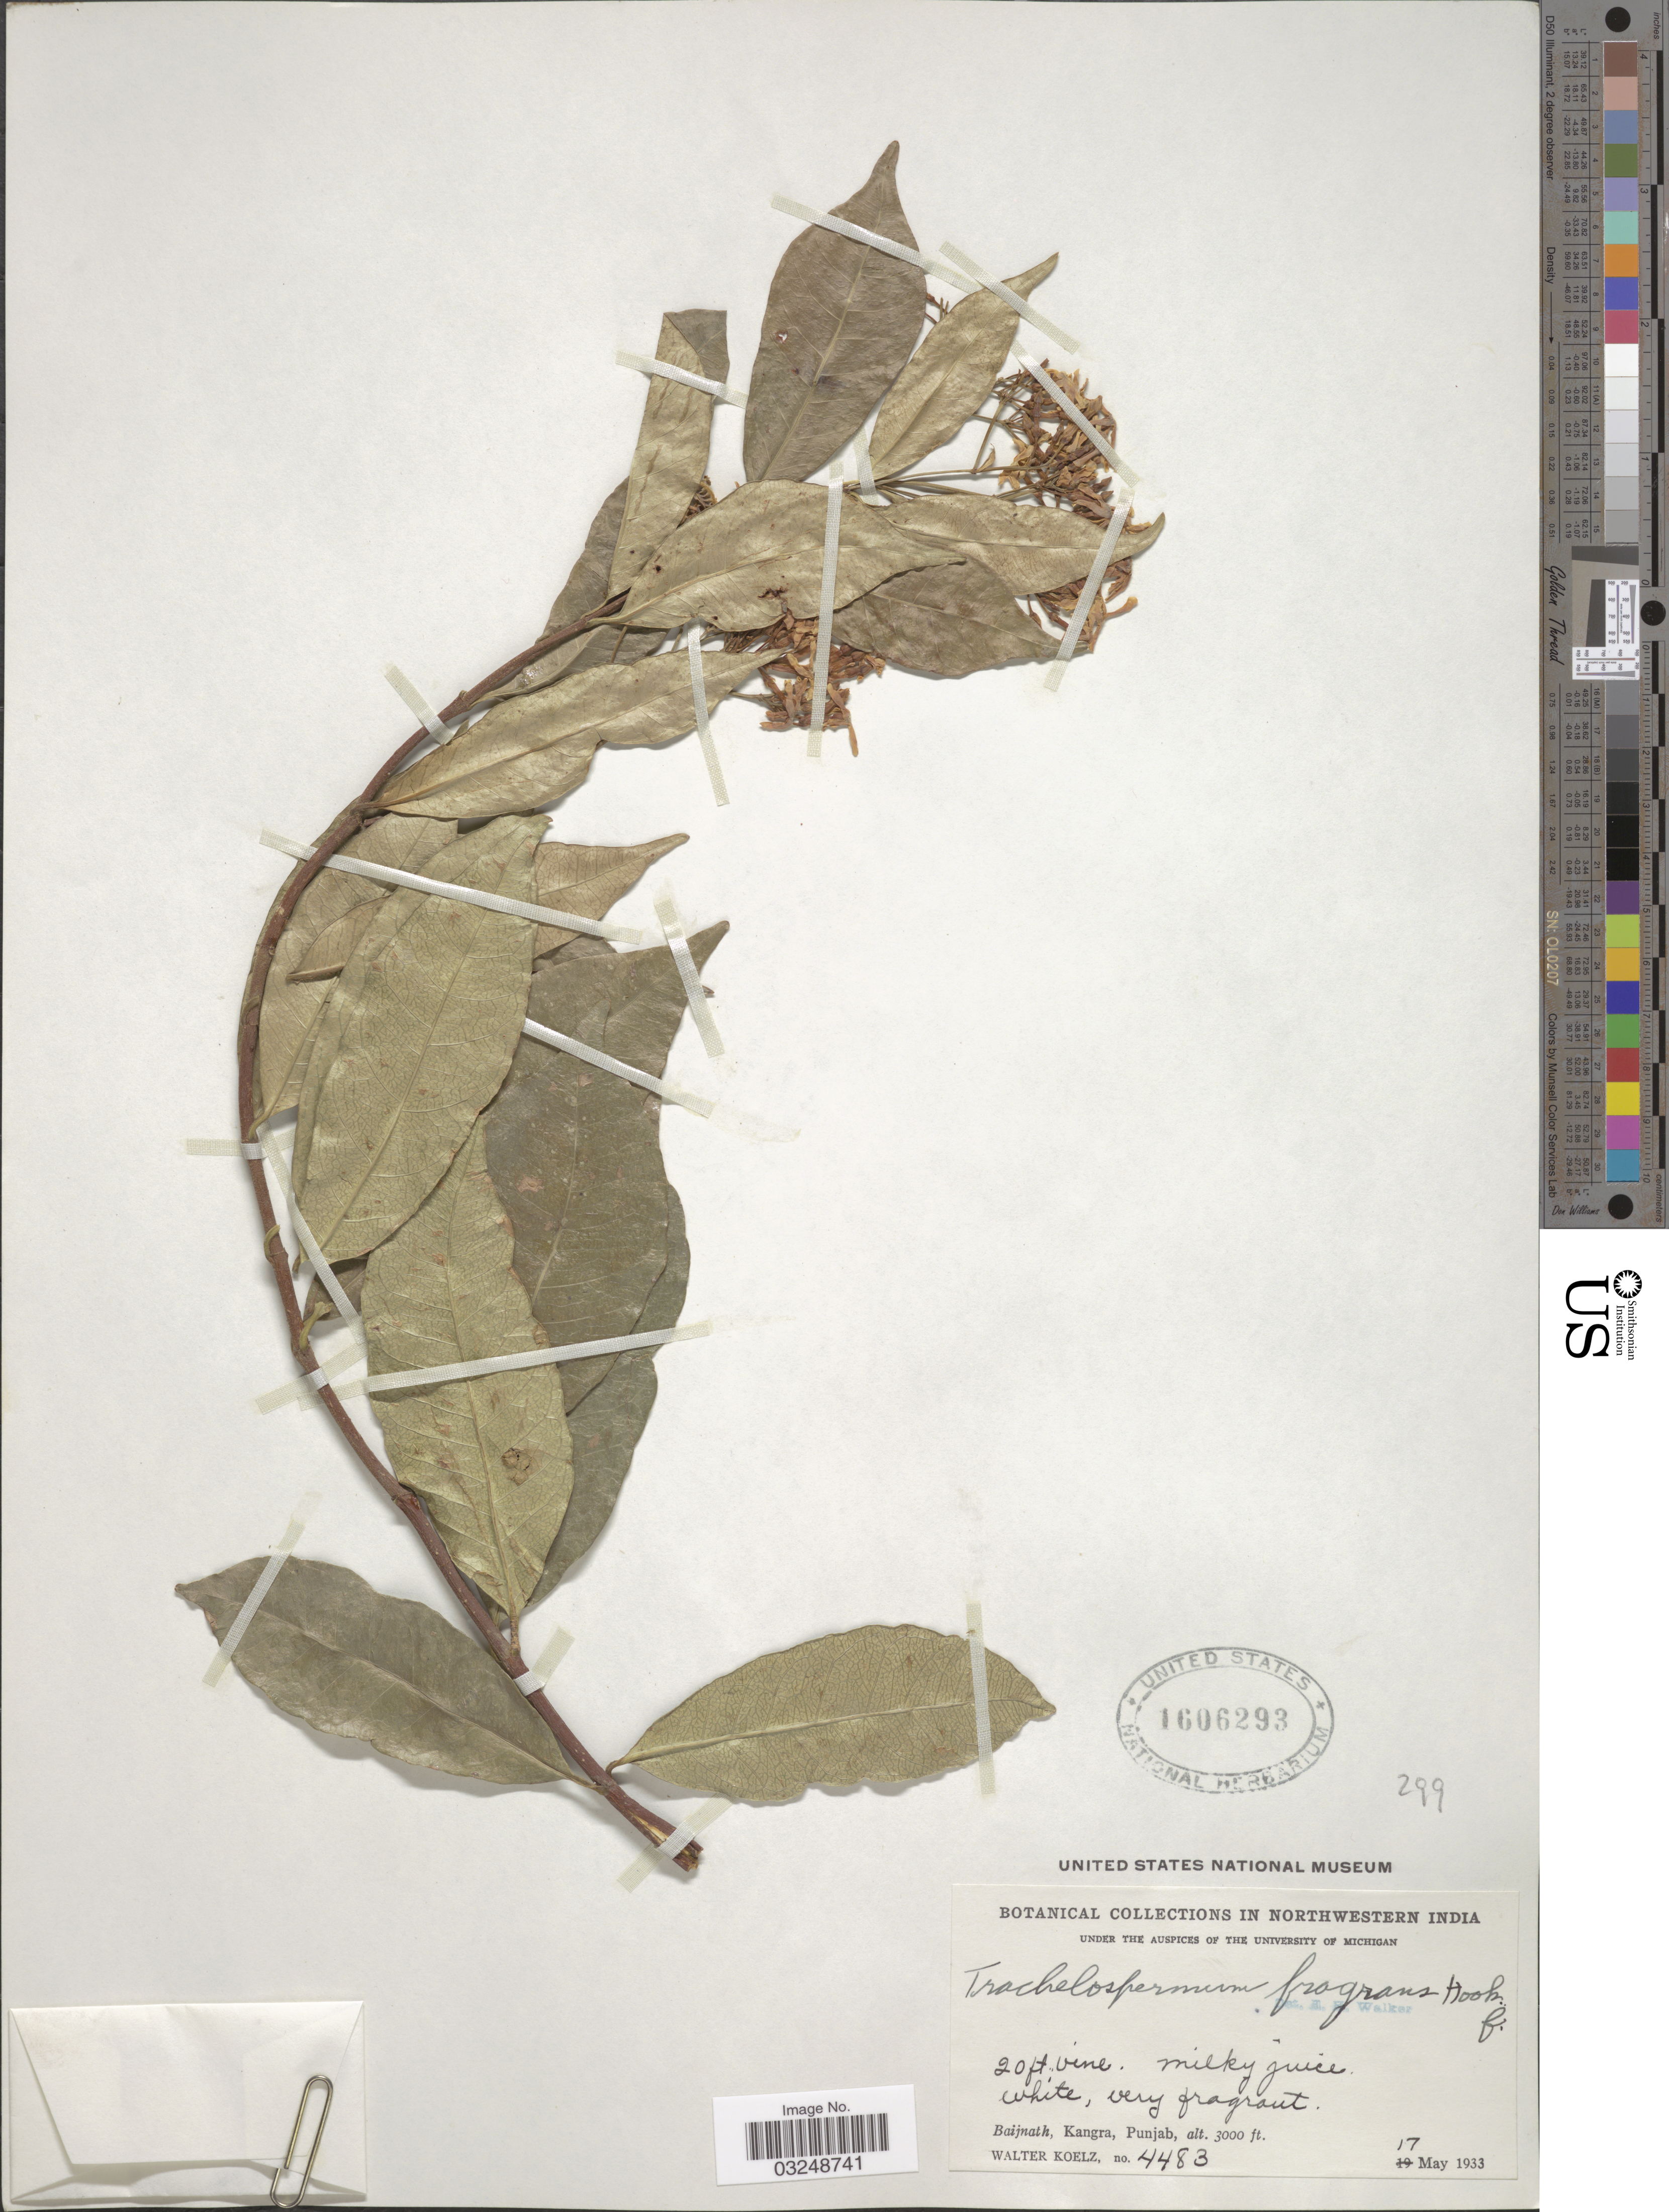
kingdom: Plantae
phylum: Tracheophyta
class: Magnoliopsida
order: Gentianales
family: Apocynaceae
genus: Trachelospermum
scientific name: Trachelospermum fragrans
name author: (Wall. ex G. Don) Hook. f.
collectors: W. N. Koelz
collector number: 4483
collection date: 1933-05-17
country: India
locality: Northwestern India, Baijnath, Kangra, Punjab.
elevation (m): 914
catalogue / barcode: US 1606293